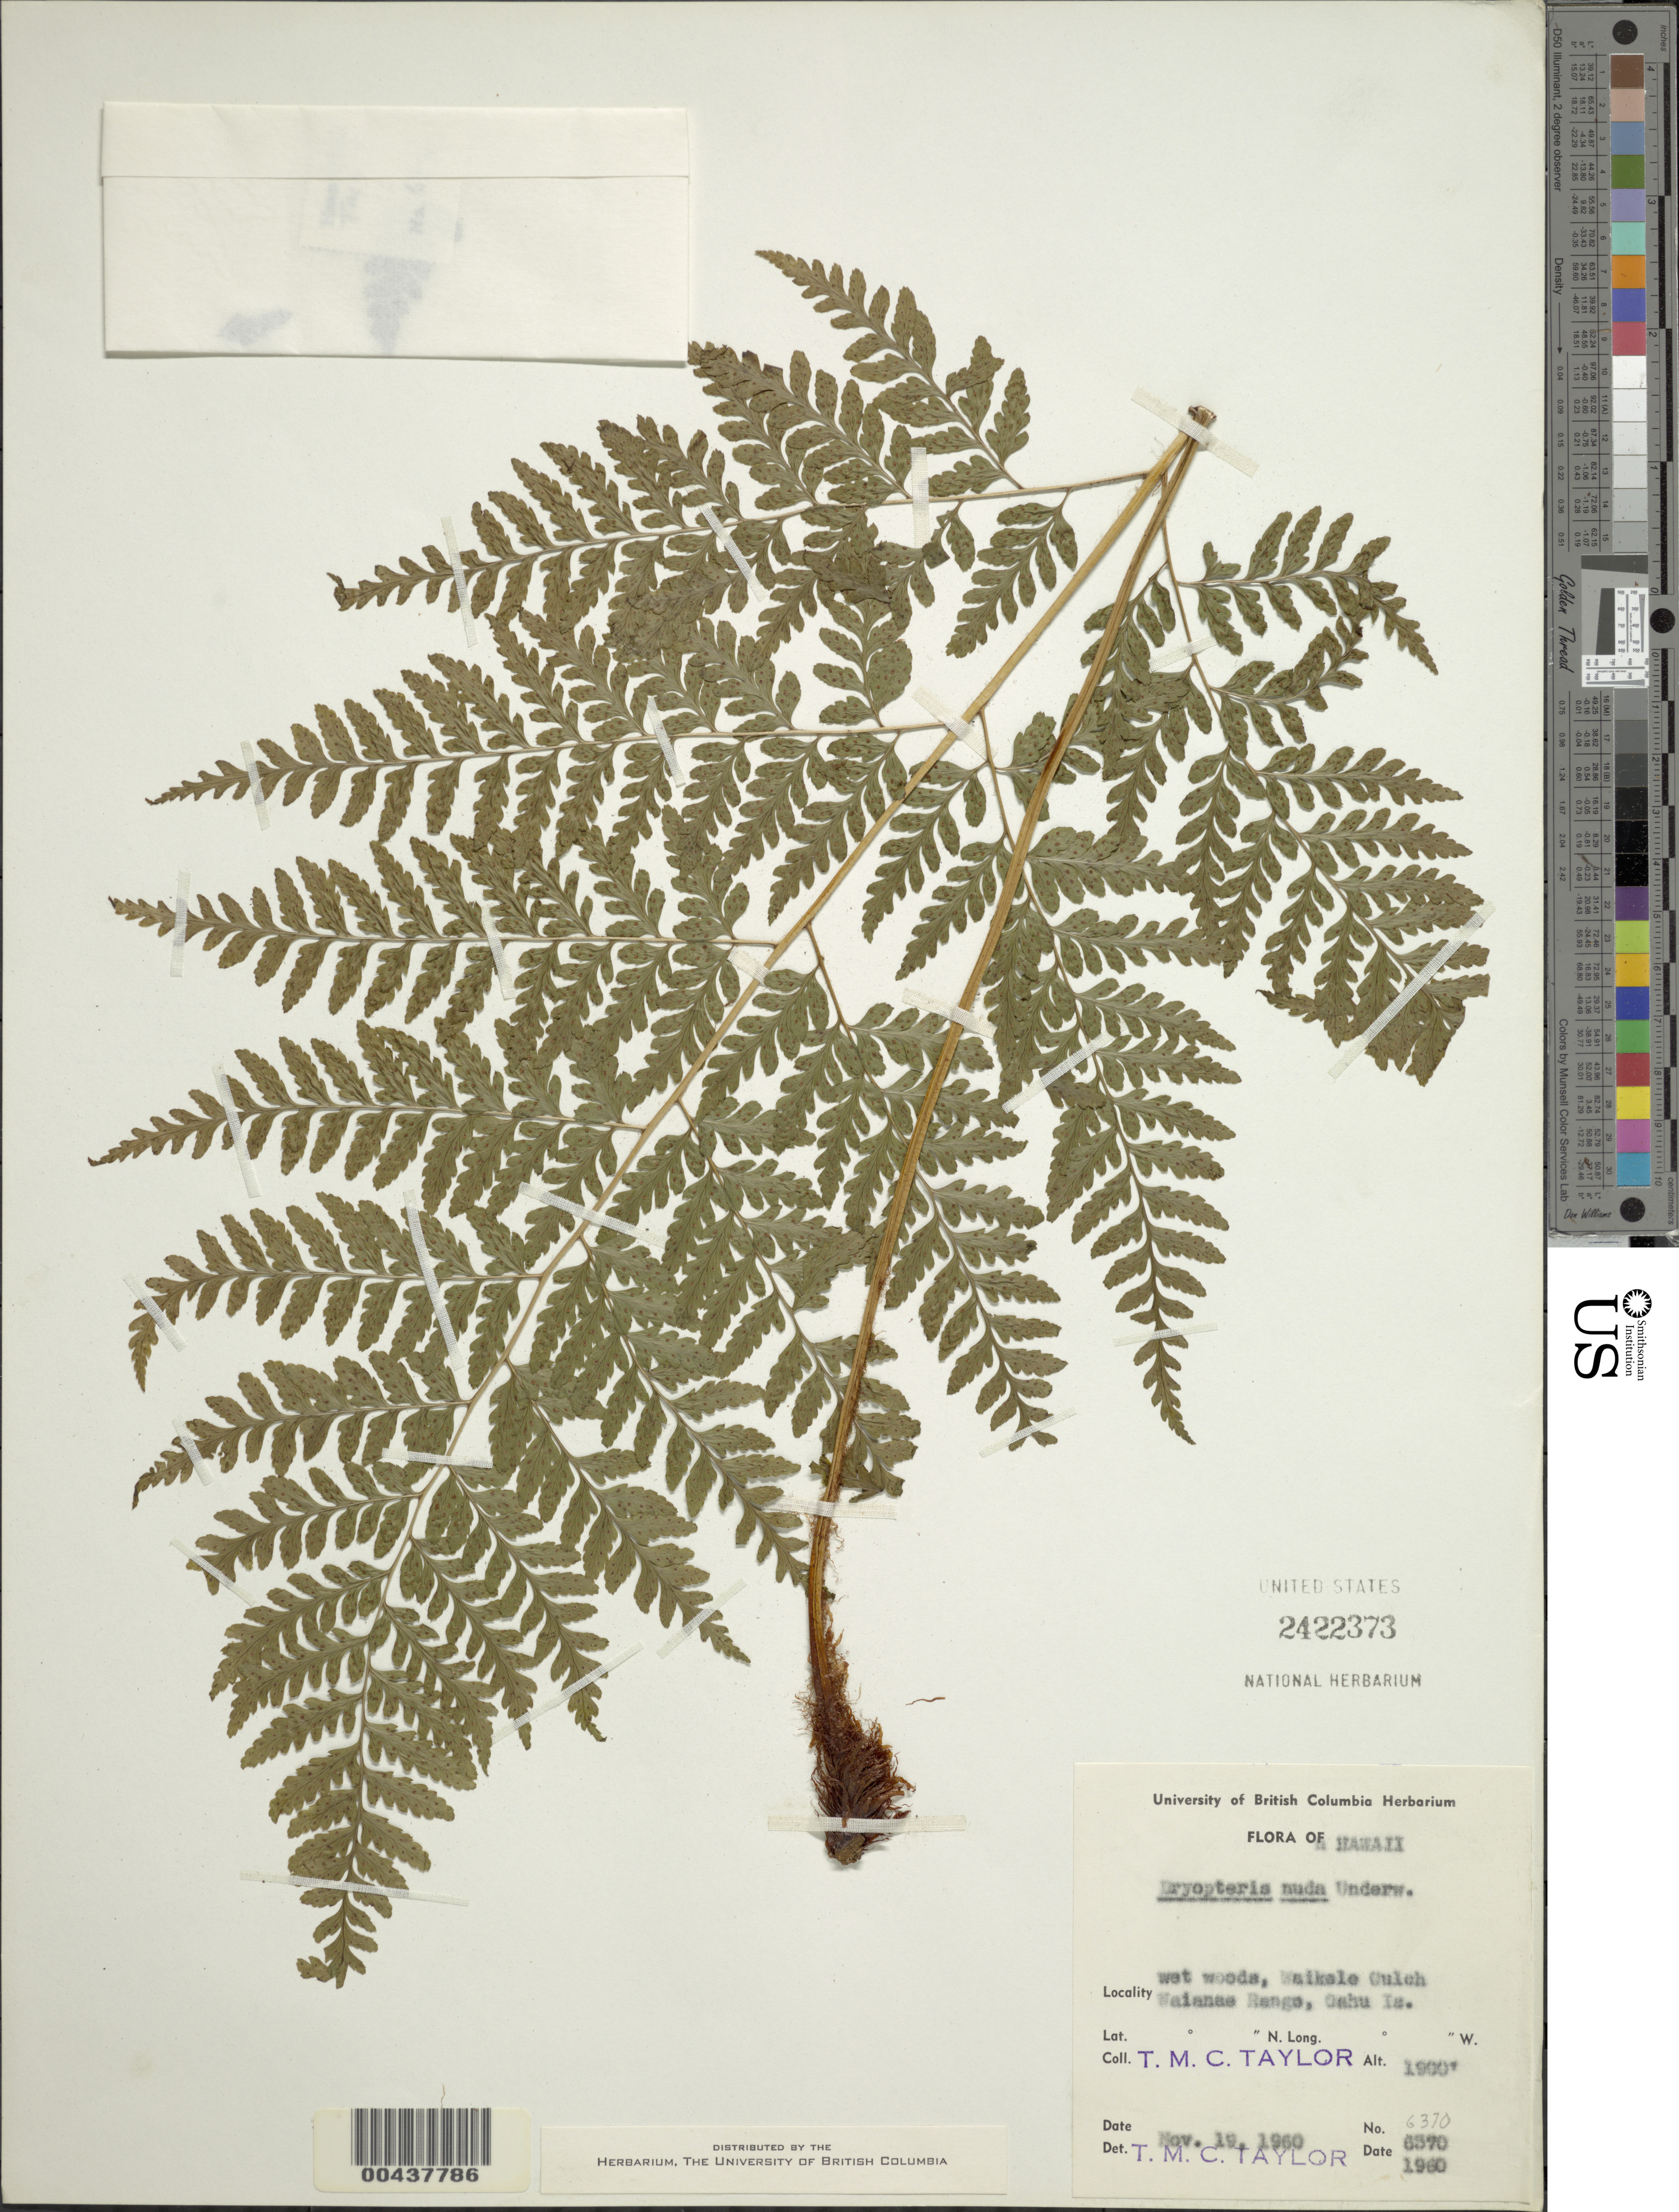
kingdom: Plantae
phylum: Tracheophyta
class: Polypodiopsida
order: Polypodiales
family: Dryopteridaceae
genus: Dryopteris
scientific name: Dryopteris glabra var. nuda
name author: (Underw.) Fraser-Jenk.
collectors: T. M. C. Taylor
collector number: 6370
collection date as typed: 19 Nov 1960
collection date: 1960-11-19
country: United States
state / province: Hawaii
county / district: Honolulu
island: Oahu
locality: Waihale Gulch, Waianae Range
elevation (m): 579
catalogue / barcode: US 2422373